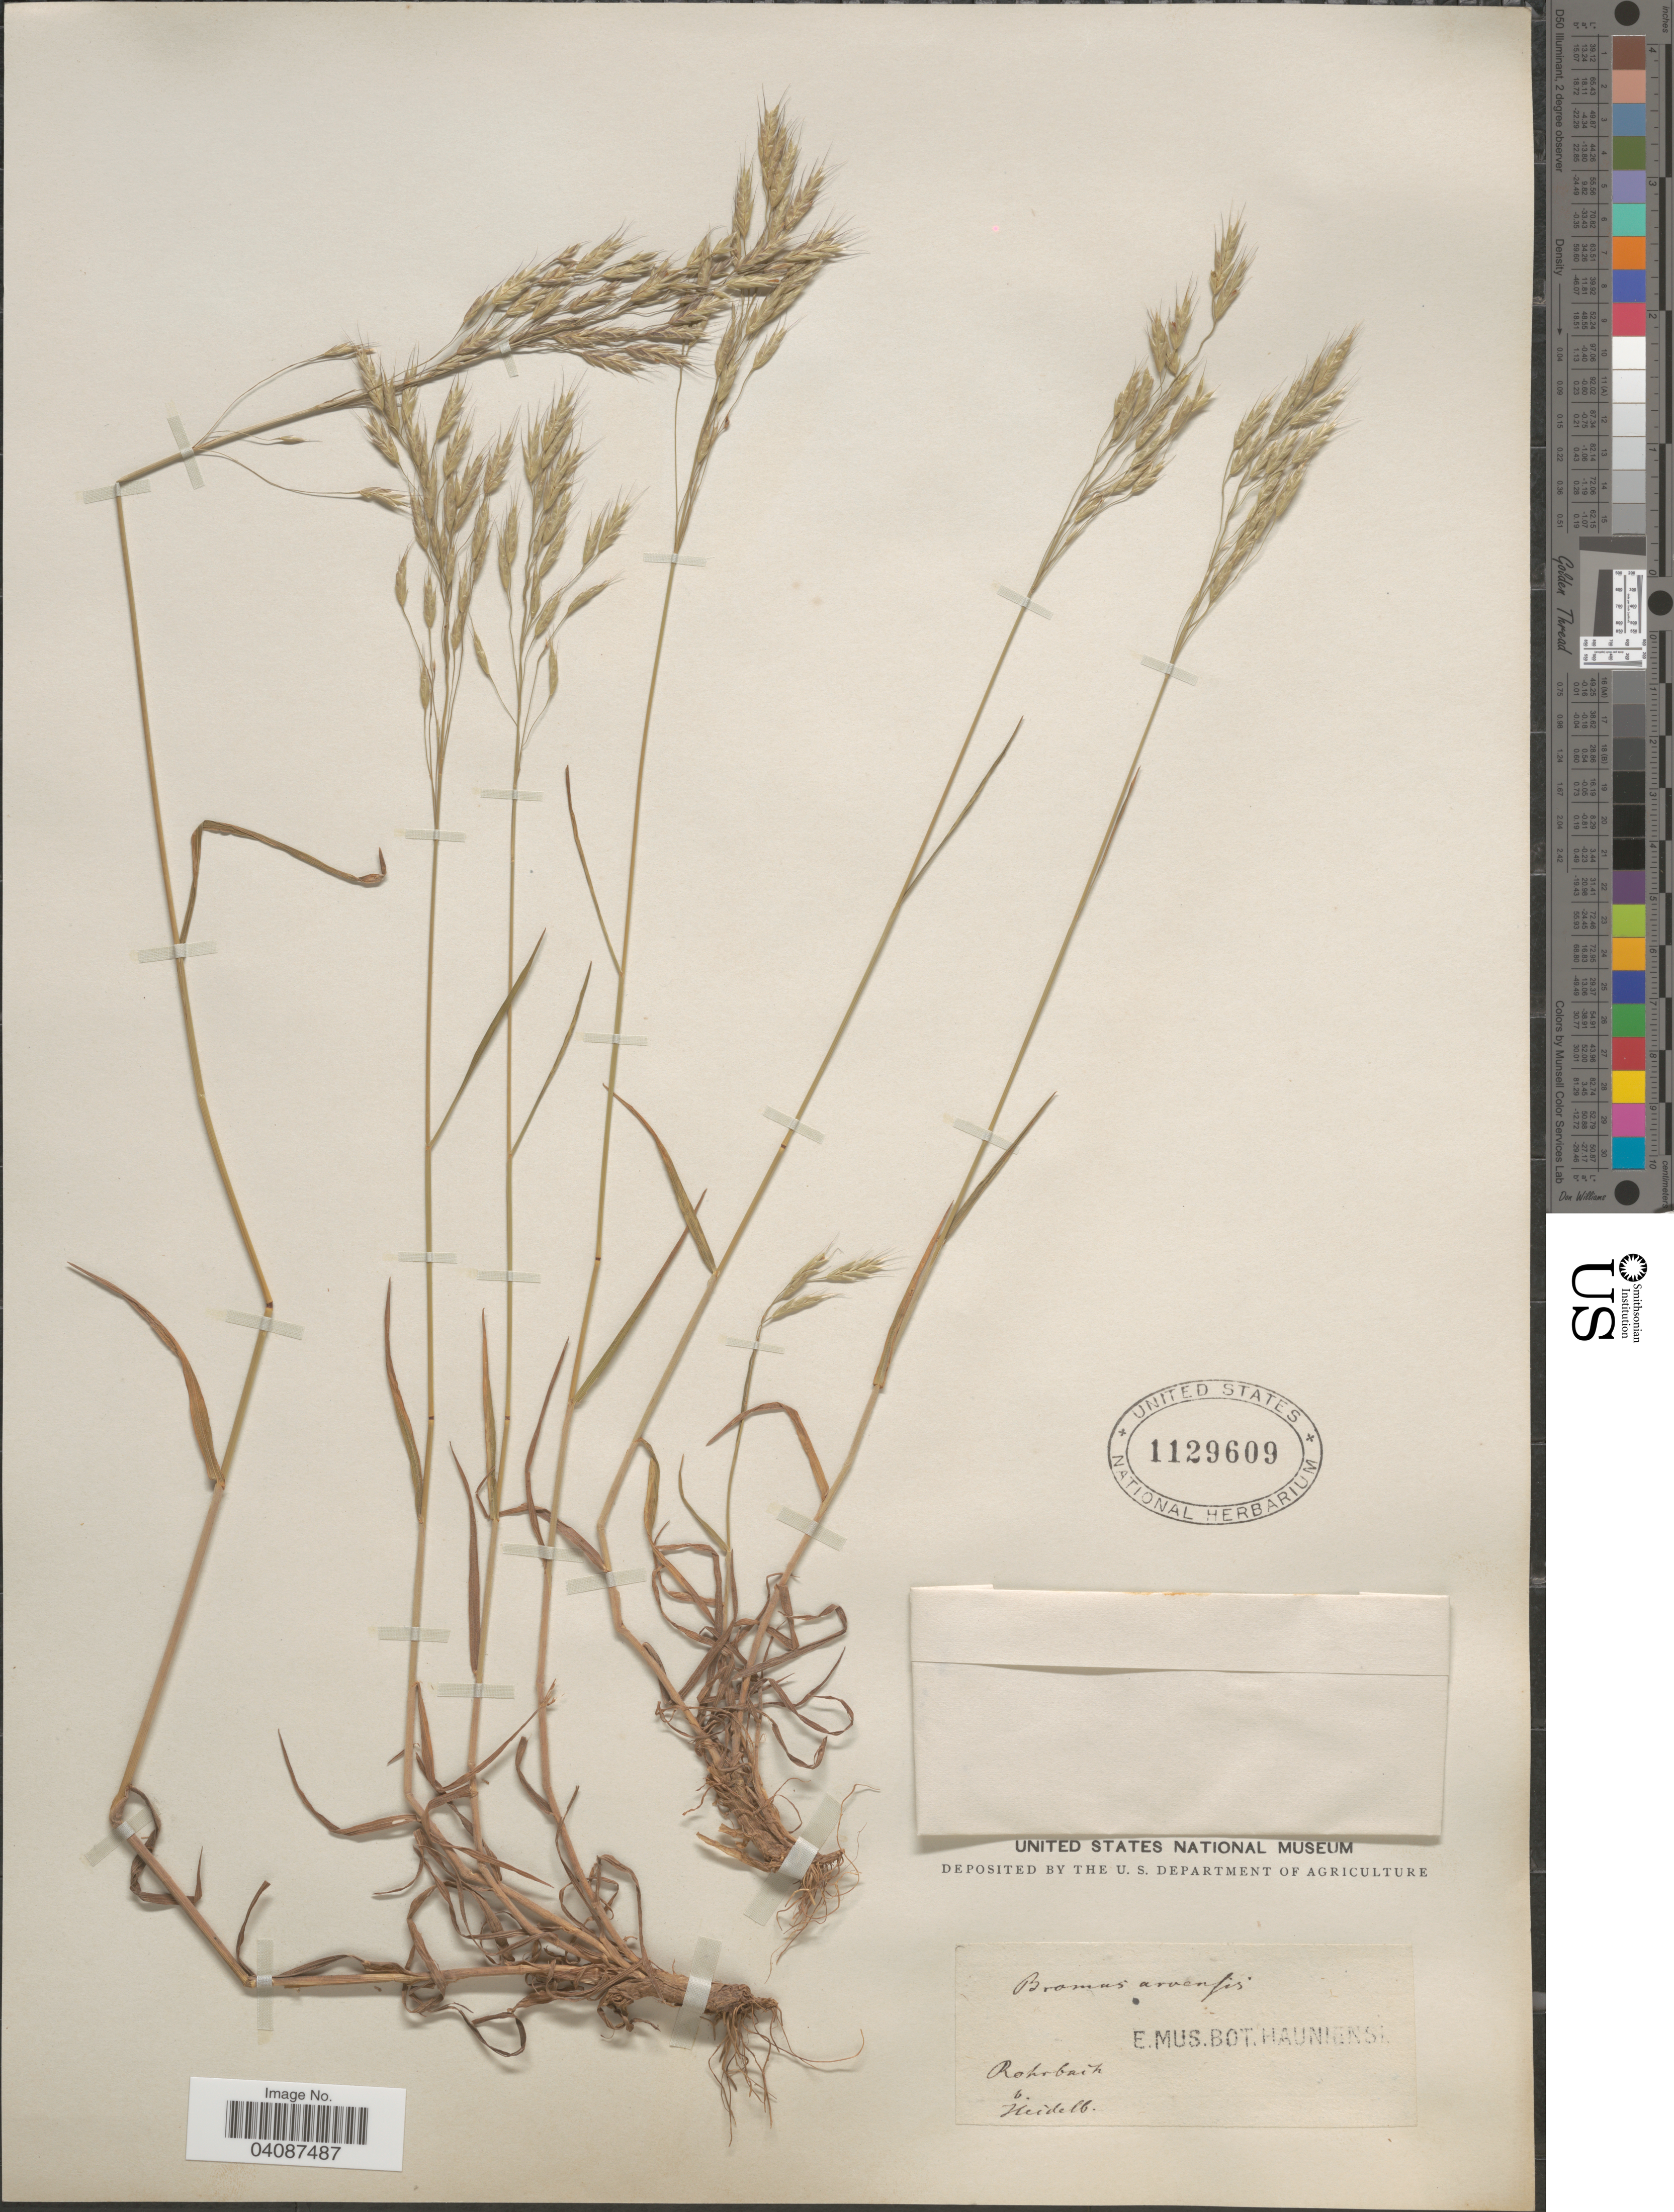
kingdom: Plantae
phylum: Tracheophyta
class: Liliopsida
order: Poales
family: Poaceae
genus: Bromus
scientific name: Bromus arvensis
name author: L.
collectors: Rohrbach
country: Germany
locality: Heidelb.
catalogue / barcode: US 1129609